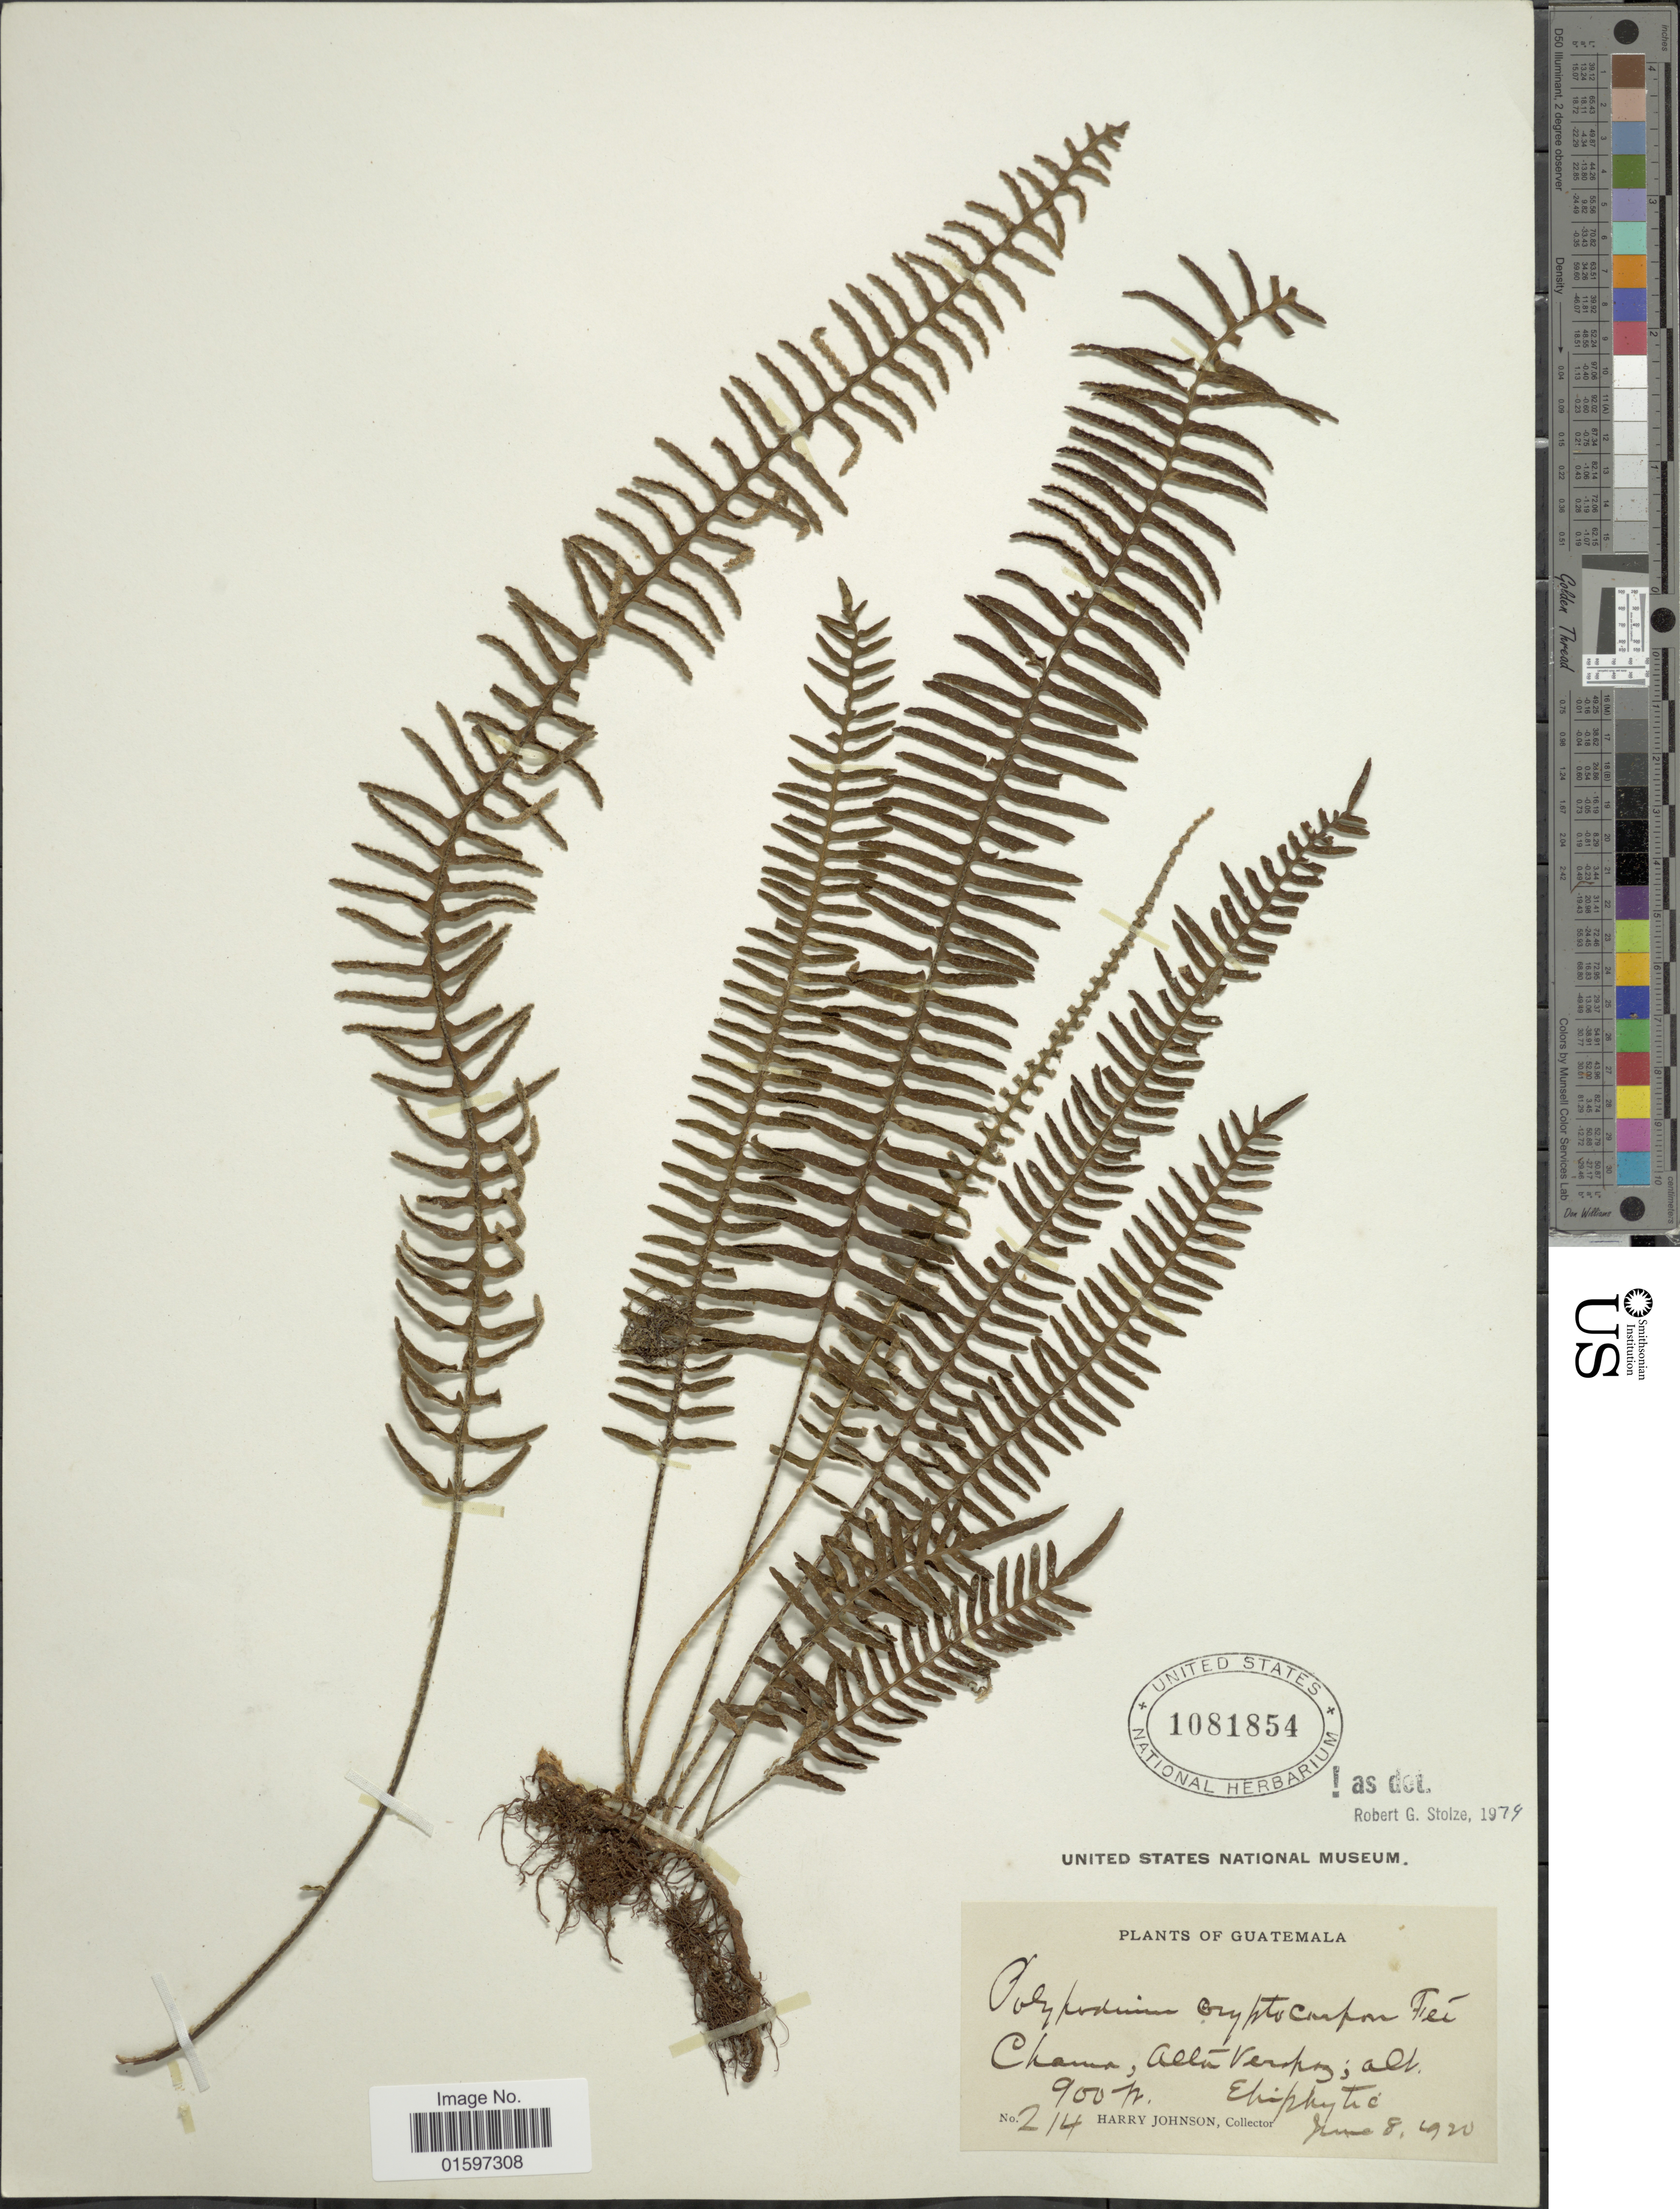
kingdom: Plantae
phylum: Tracheophyta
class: Polypodiopsida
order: Polypodiales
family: Polypodiaceae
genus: Pleopeltis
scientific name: Pleopeltis cryptocarpa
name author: (Fée) A.R. Sm. & Tejero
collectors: H. Johnson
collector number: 214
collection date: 1920-06-08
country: Guatemala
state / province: Alta Verapaz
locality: Guatemala, Chama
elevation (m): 274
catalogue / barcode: US 1081854